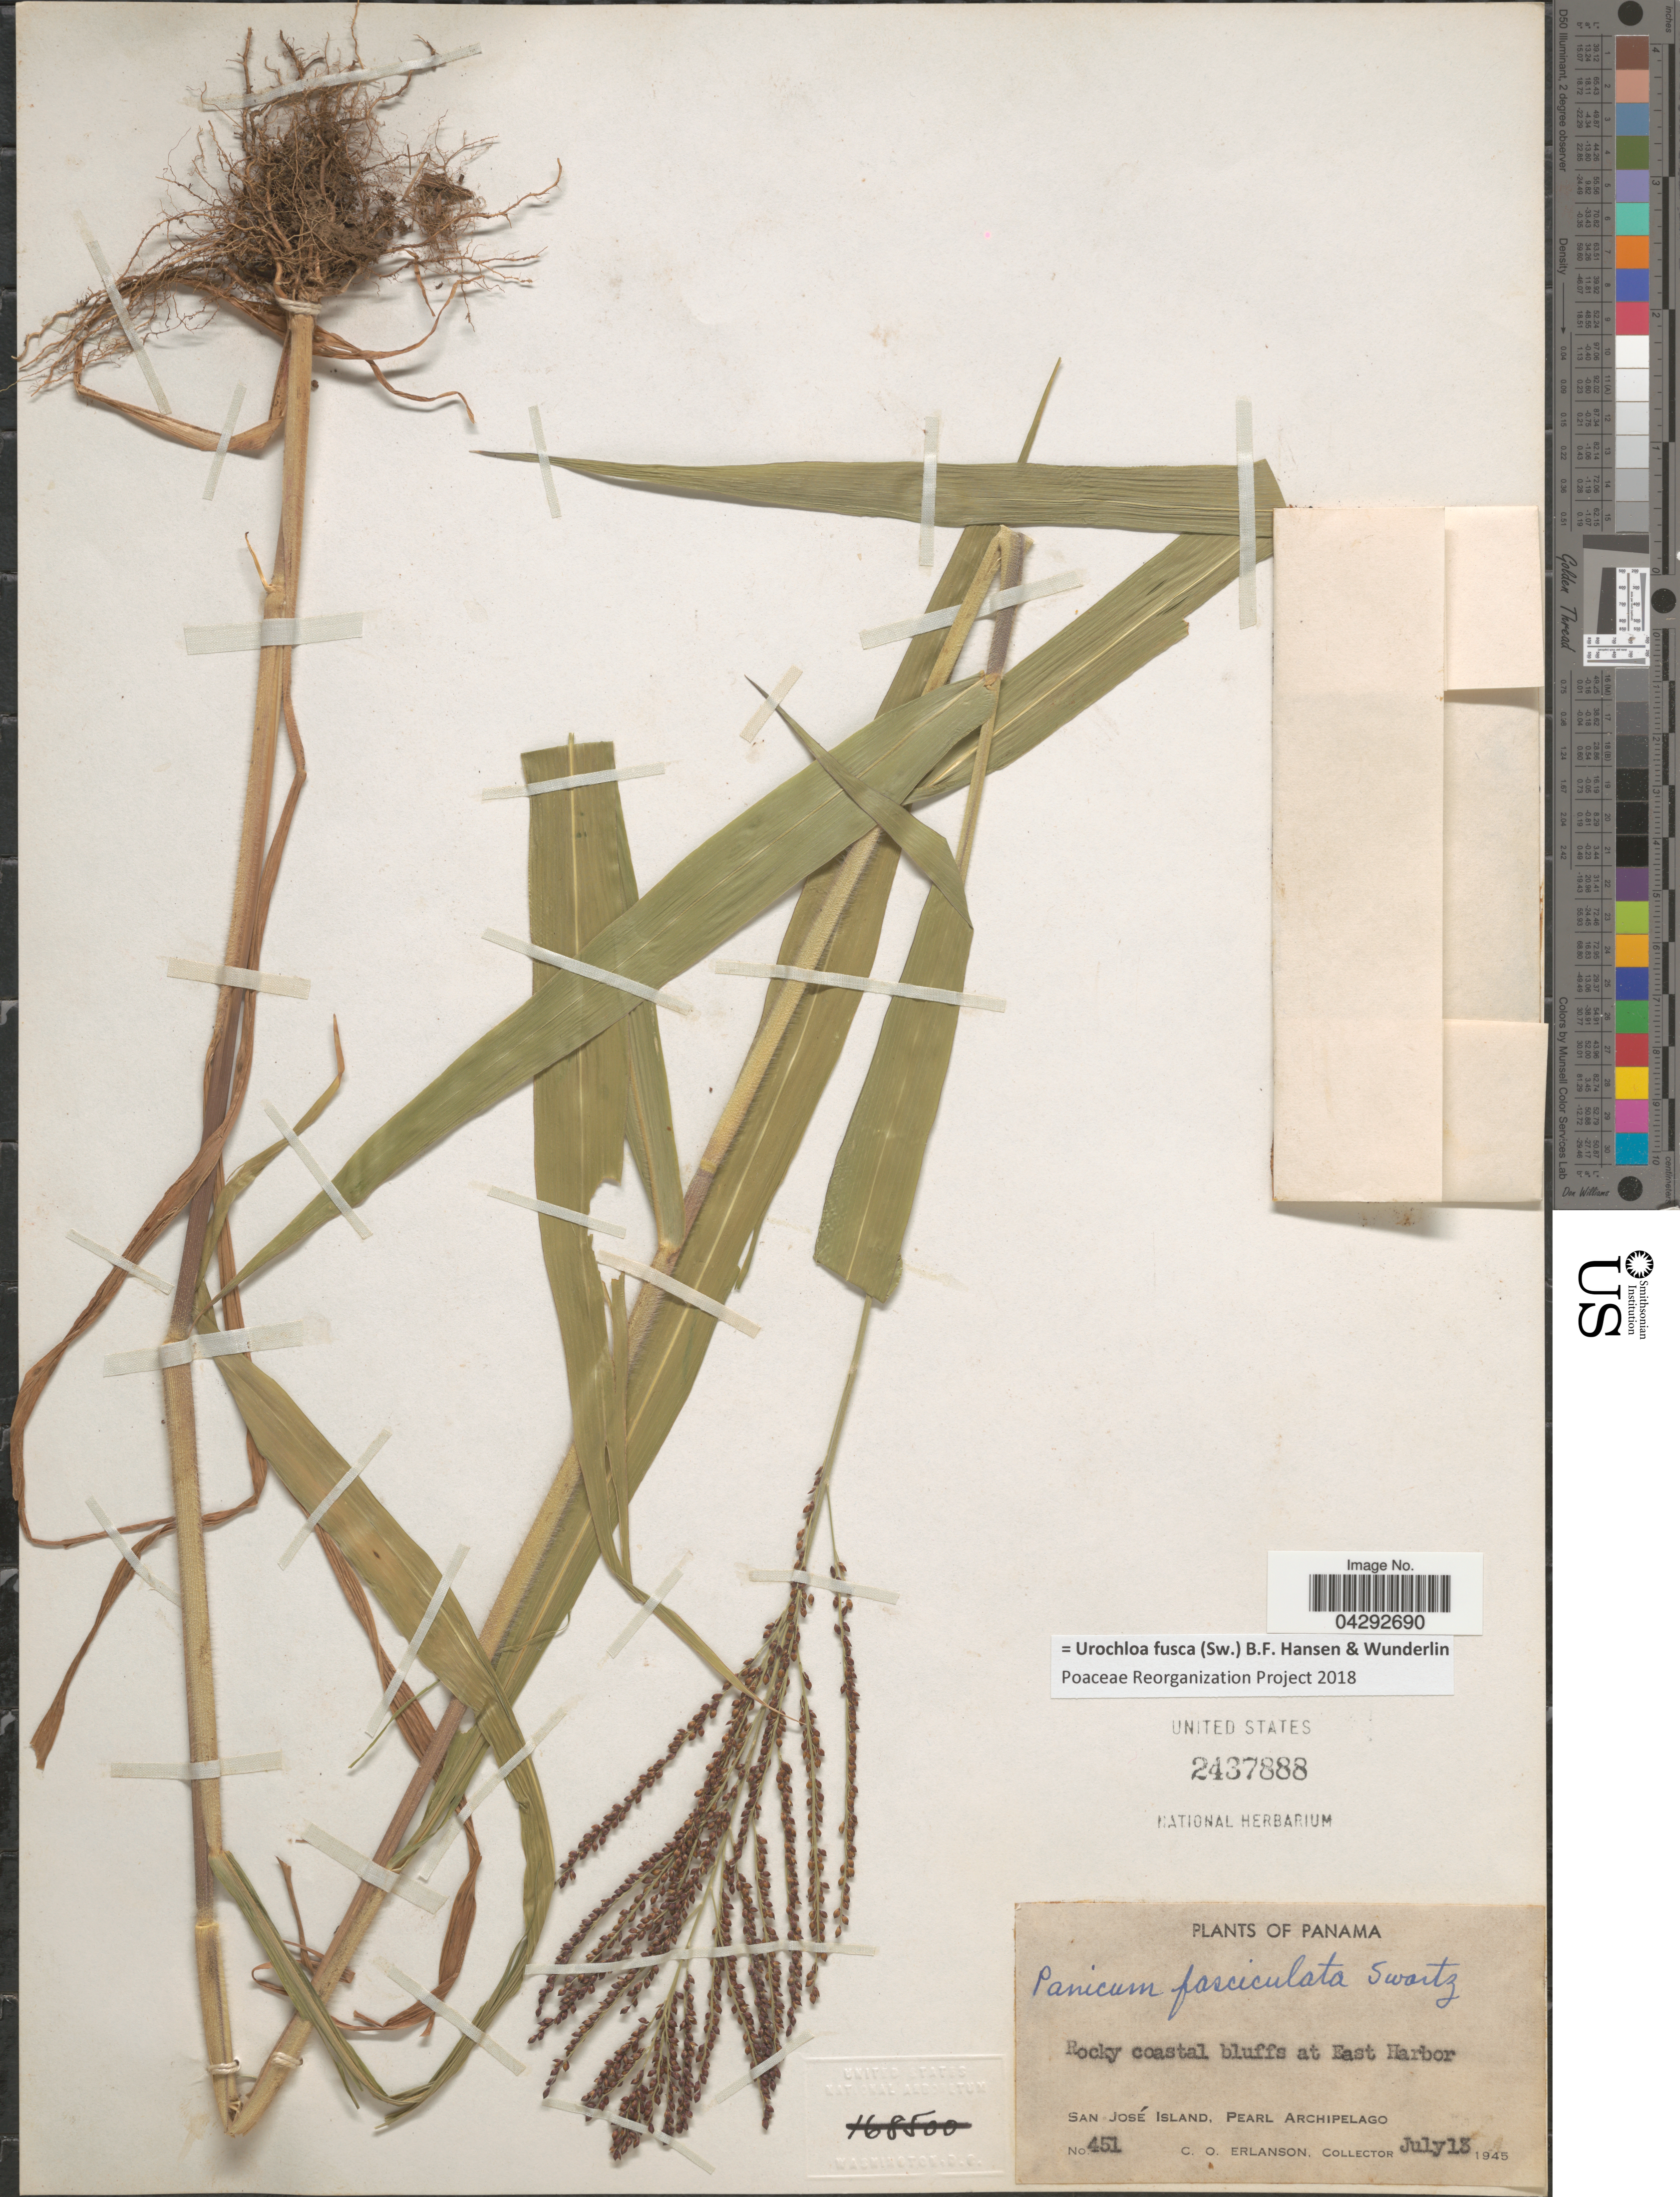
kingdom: Plantae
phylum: Tracheophyta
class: Liliopsida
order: Poales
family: Poaceae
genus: Urochloa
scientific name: Urochloa fusca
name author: (Sw.) B.F. Hansen & Wunderlin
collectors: C. O. Erlanson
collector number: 451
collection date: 1945-07-13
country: Panama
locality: Rocky coastal bluffs at East Harbor. San José Island, Pearl Archipelago.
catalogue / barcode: US 2437888